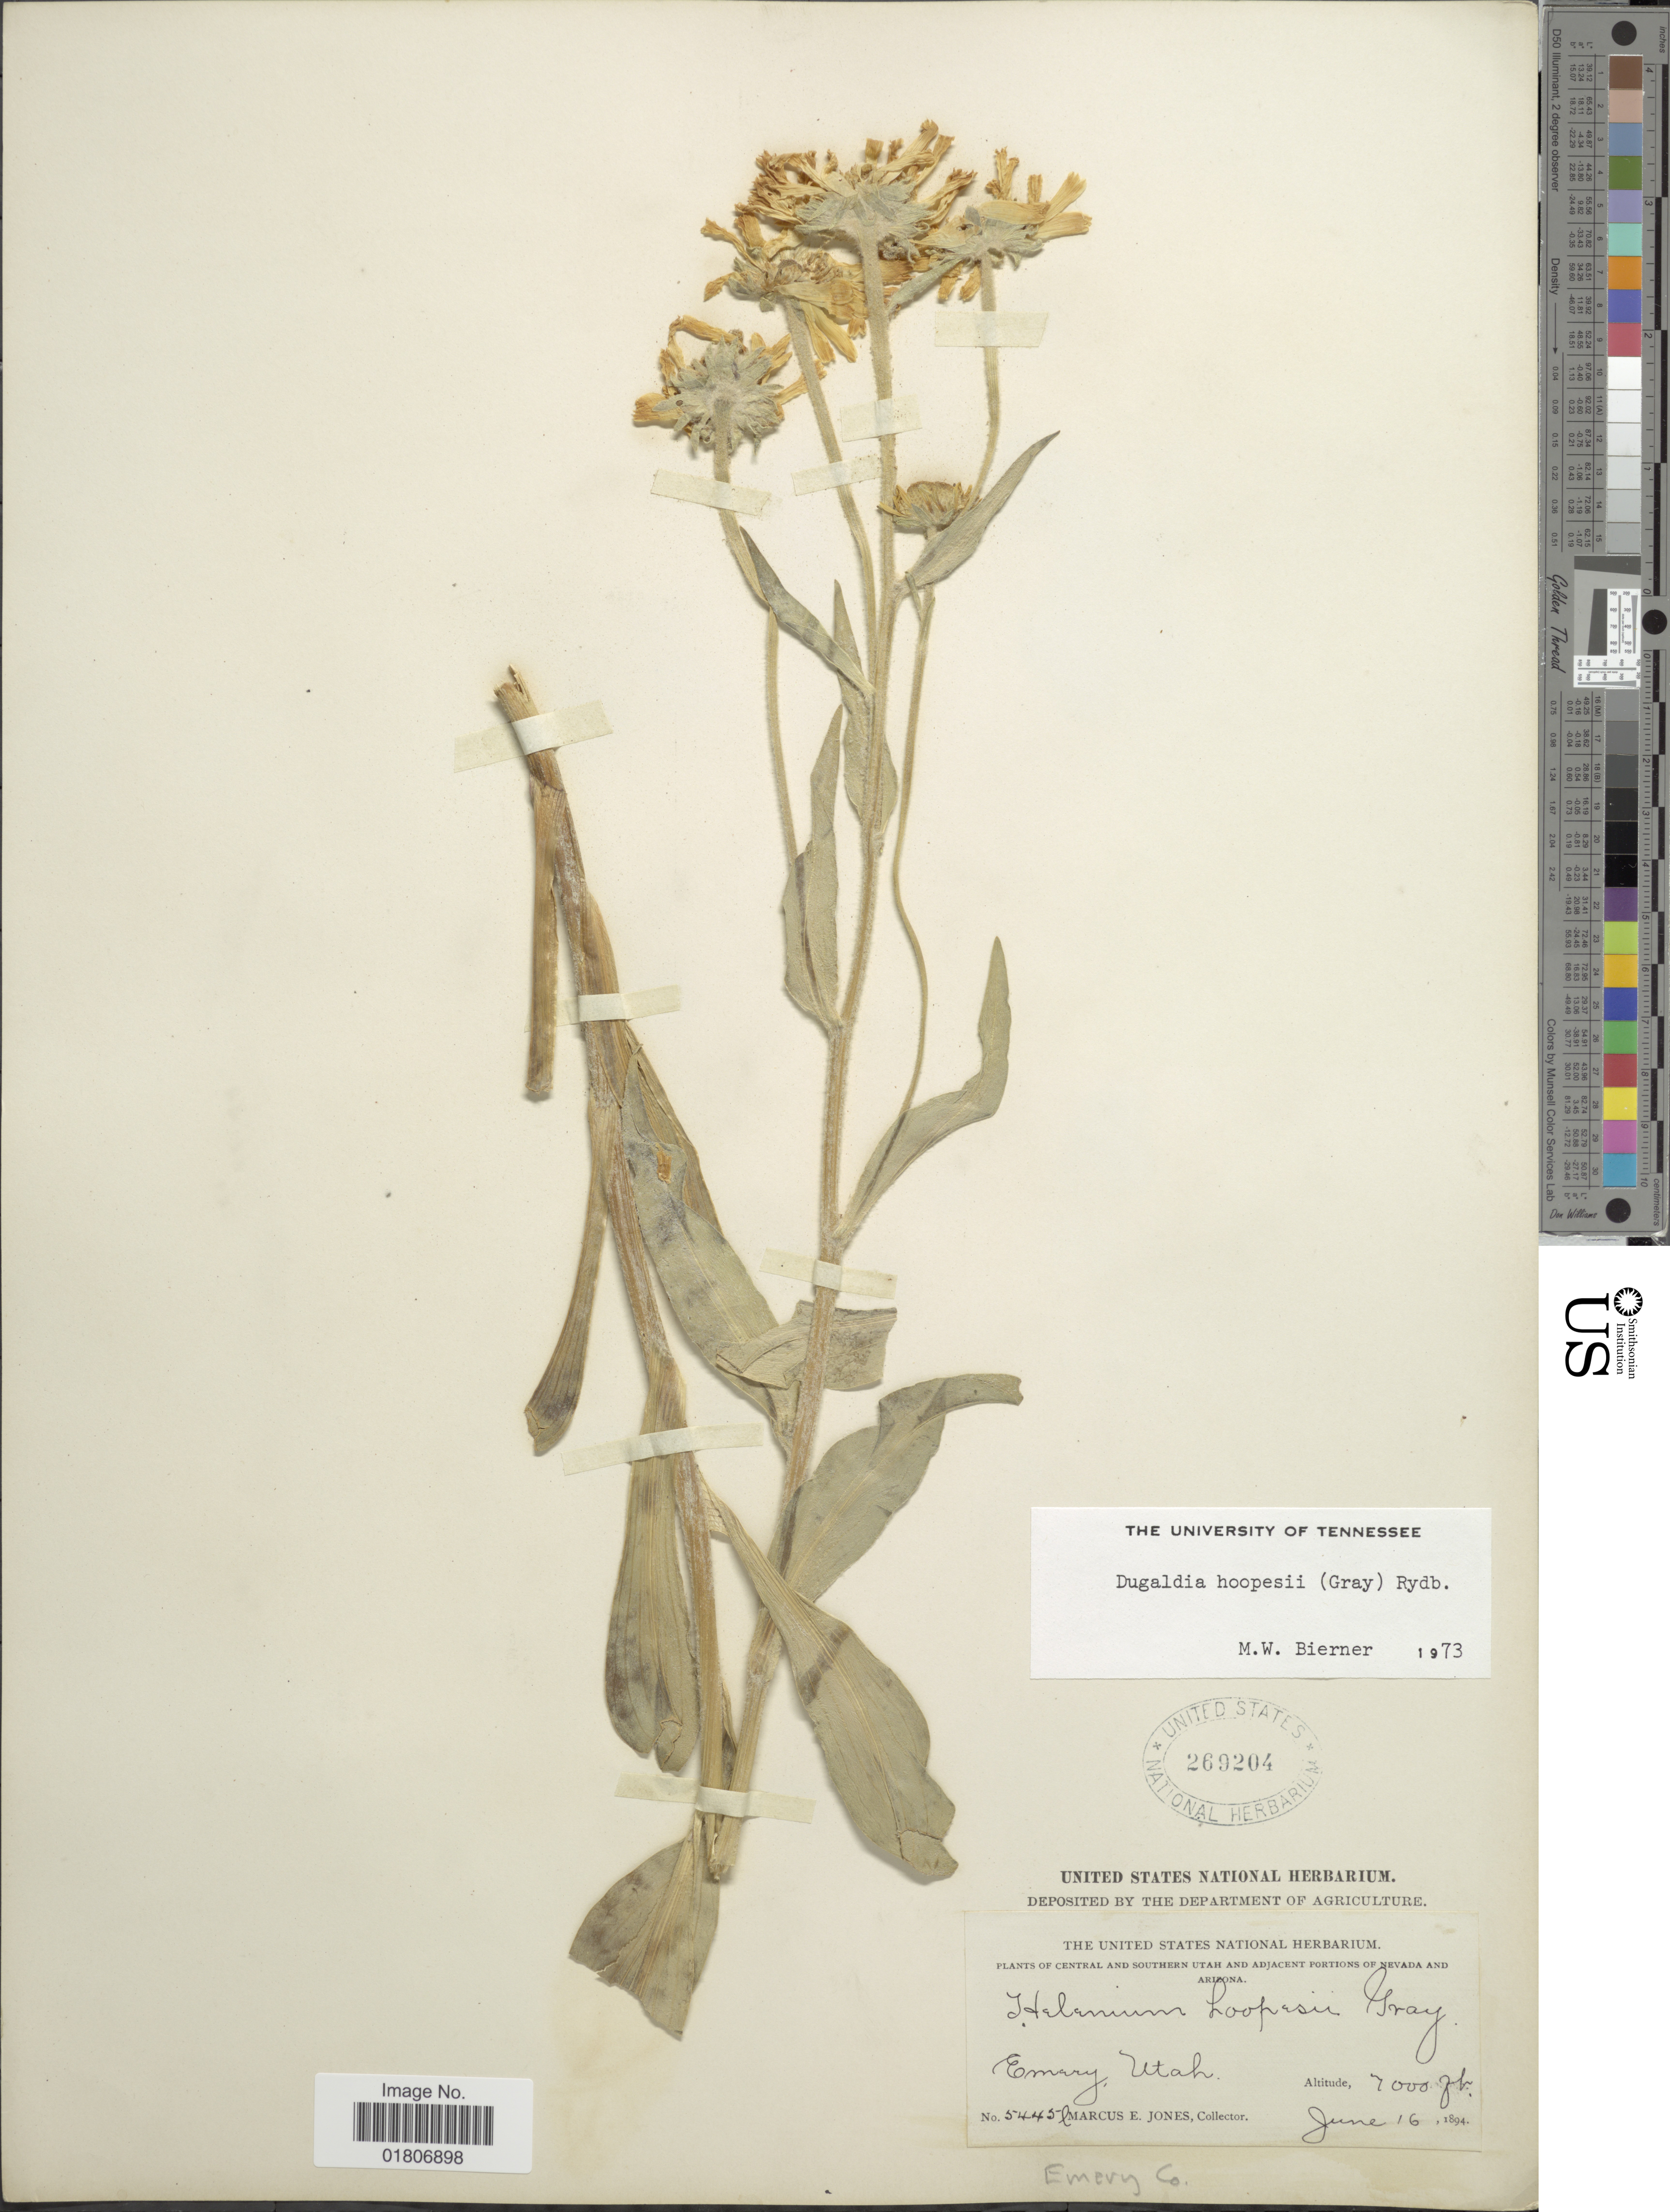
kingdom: Plantae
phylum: Tracheophyta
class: Magnoliopsida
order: Asterales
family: Asteraceae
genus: Dugaldia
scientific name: Dugaldia hoopesii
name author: (A. Gray) Rydb.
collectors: M. E. Jones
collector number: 5445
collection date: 1894-06-16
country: United States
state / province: Utah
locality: Central and southern Utah. Emery Co.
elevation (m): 2134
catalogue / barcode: US 269204